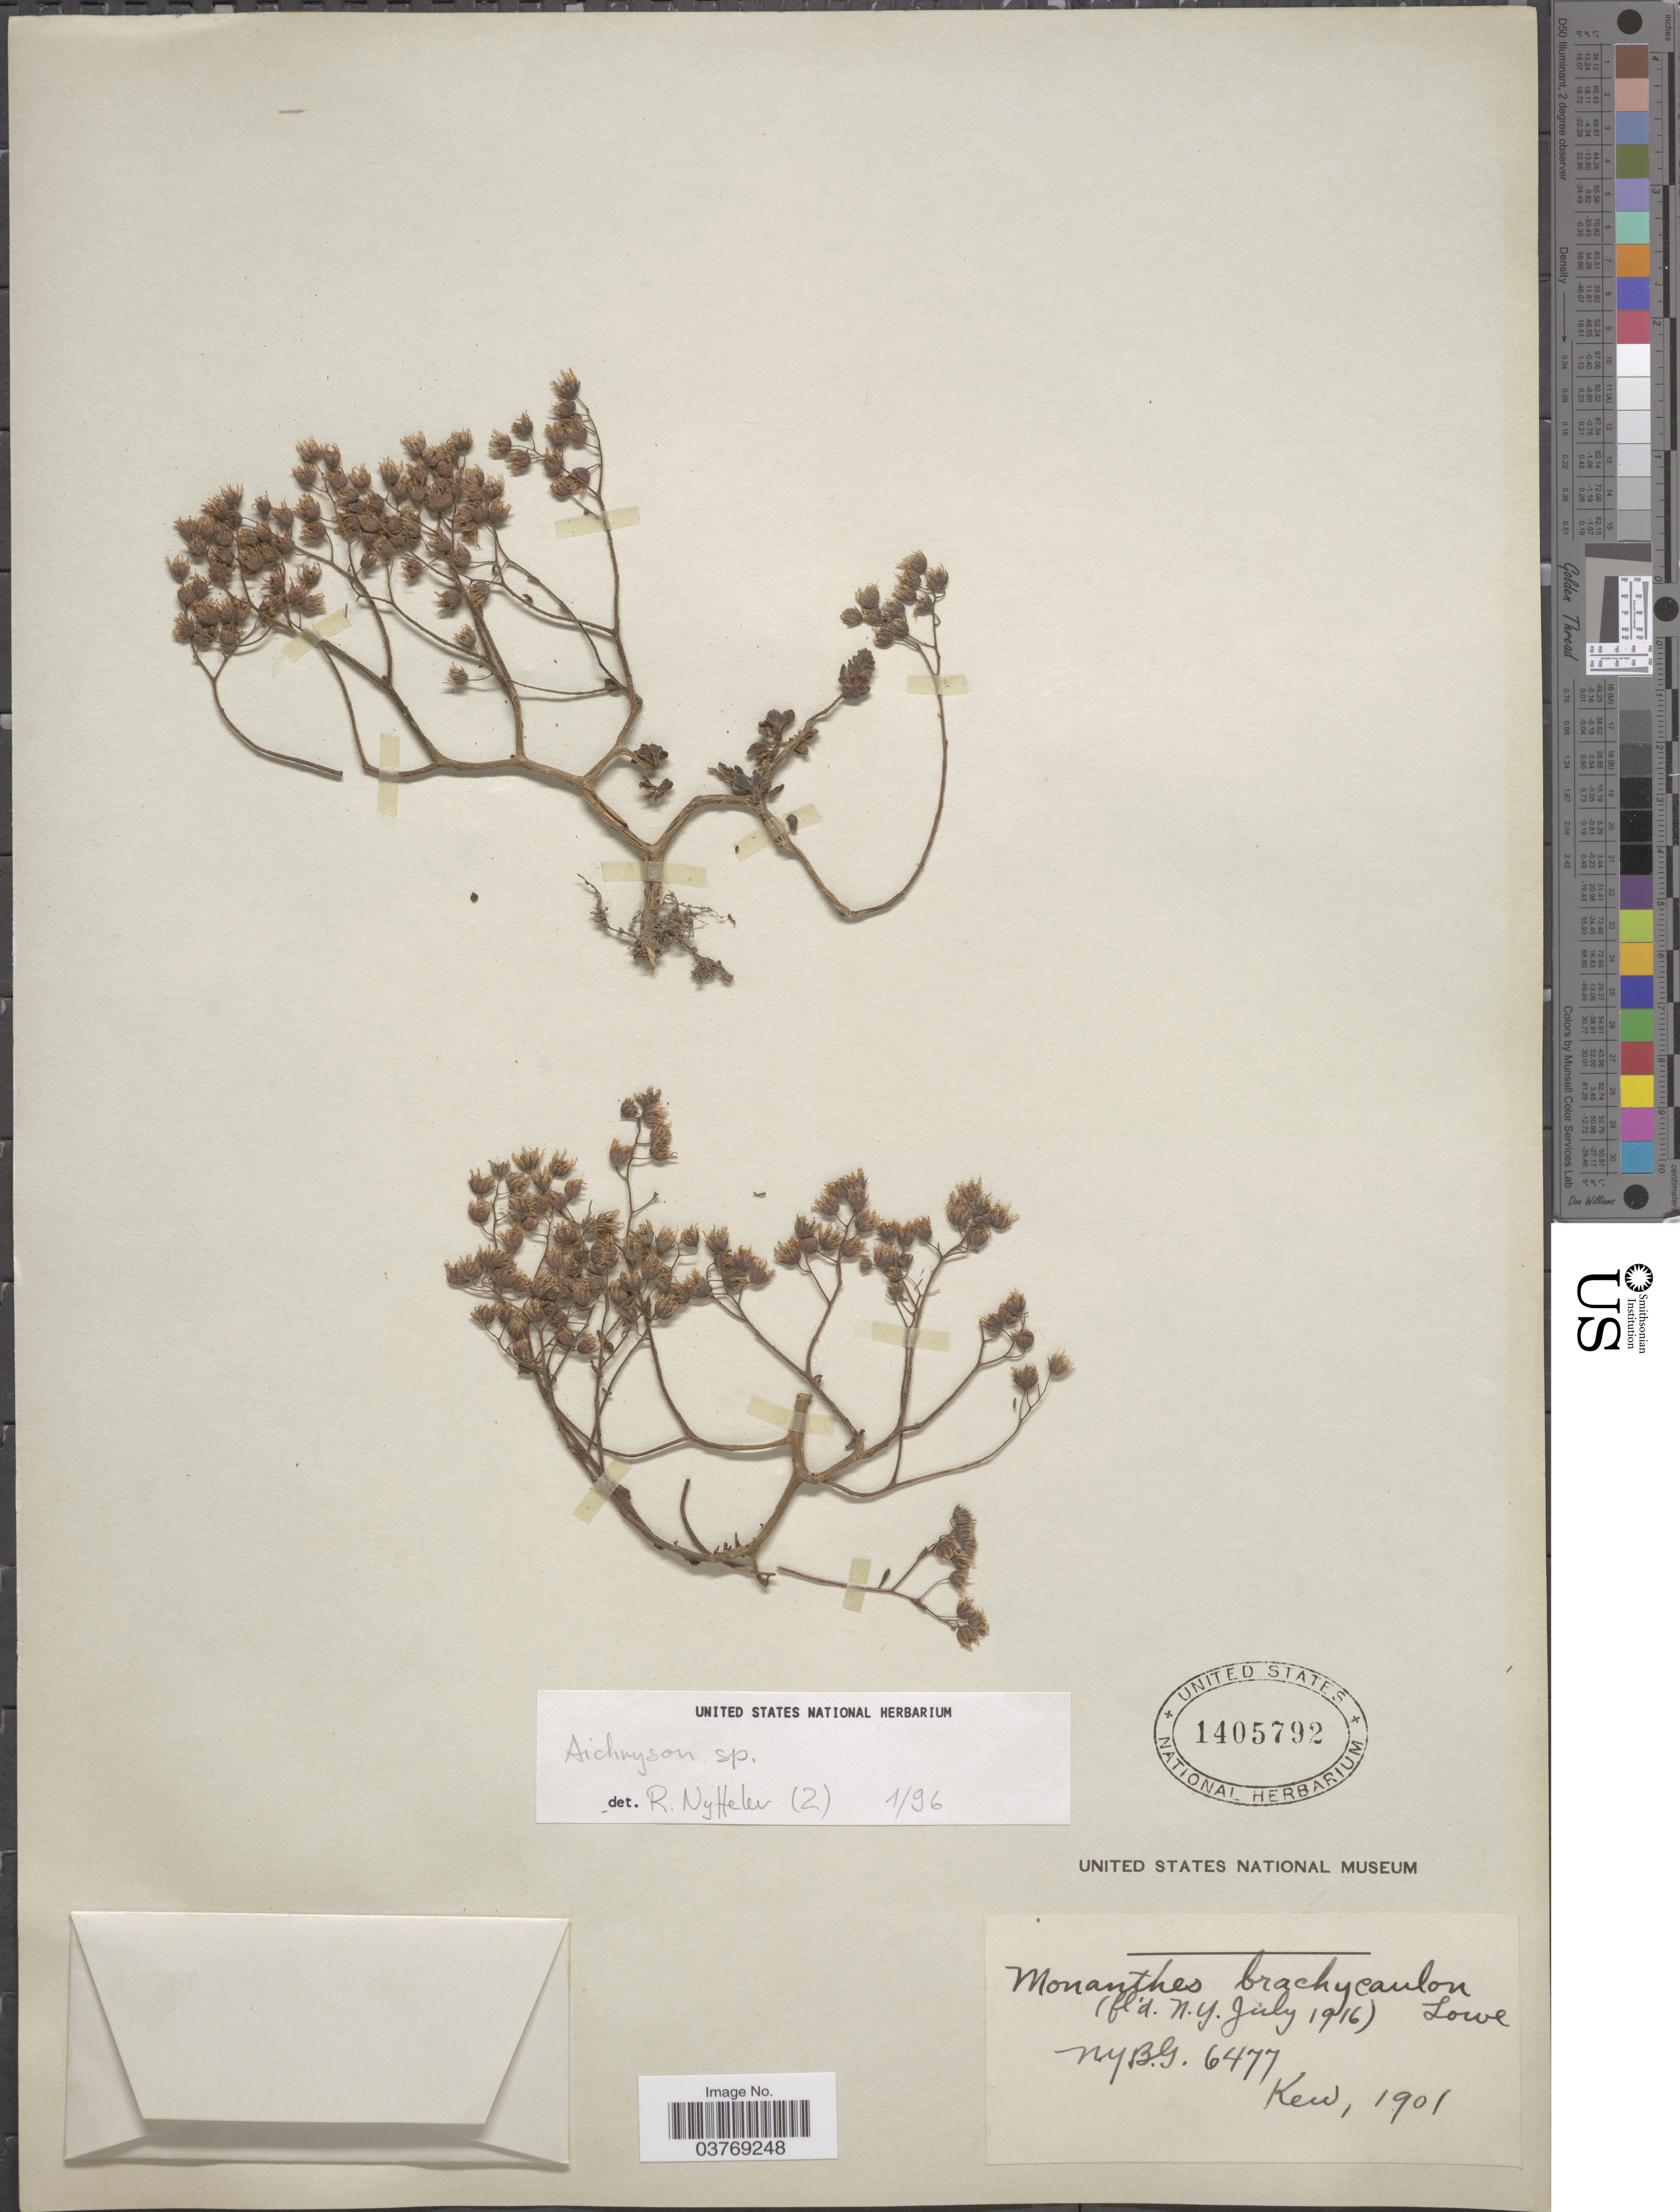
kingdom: Plantae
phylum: Tracheophyta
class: Magnoliopsida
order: Saxifragales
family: Crassulaceae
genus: Aichryson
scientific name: Aichryson sp.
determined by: Nyffeler, R.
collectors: New York Botanical Gardens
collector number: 6477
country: United States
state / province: New York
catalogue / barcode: US 1405792